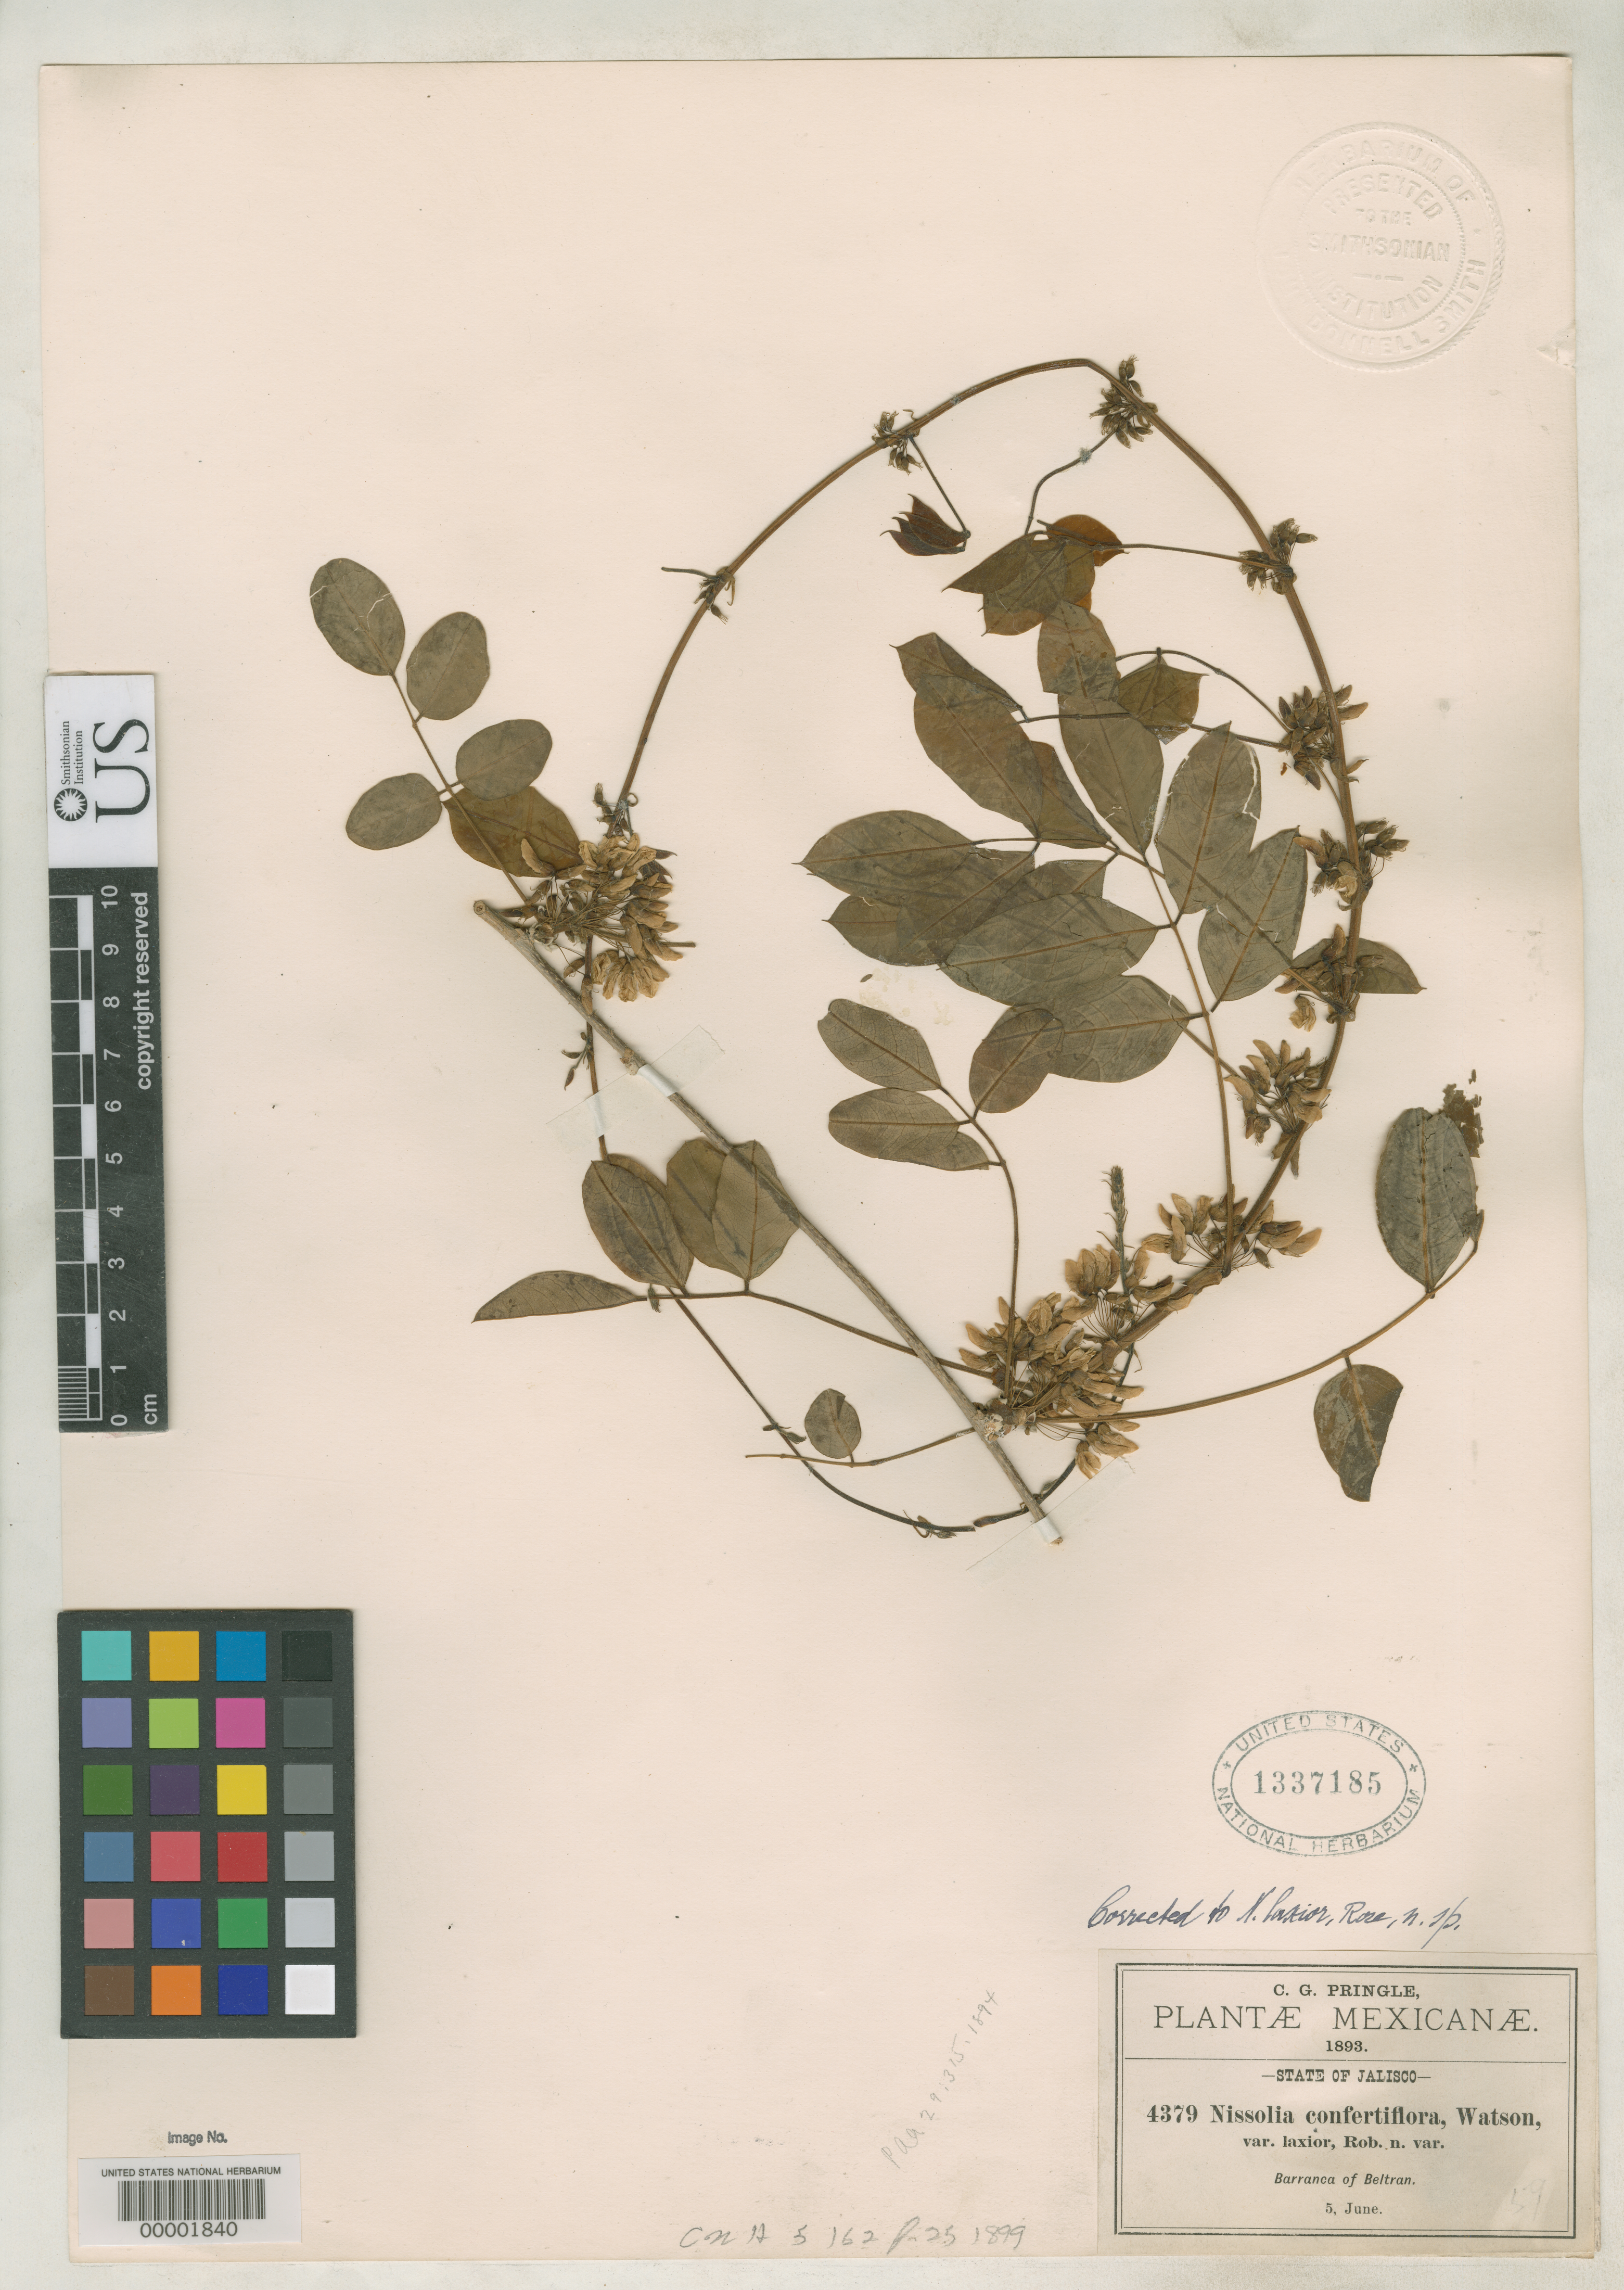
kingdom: Plantae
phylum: Tracheophyta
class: Magnoliopsida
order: Fabales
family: Fabaceae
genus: Nissolia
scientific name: Nissolia confertiflora var. laxior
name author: B.L. Rob.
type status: Isotype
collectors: C. G. Pringle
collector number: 4379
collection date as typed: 05 Jun 1893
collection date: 1893-06-05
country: Mexico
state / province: Jalisco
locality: Beltran.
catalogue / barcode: US 1337185